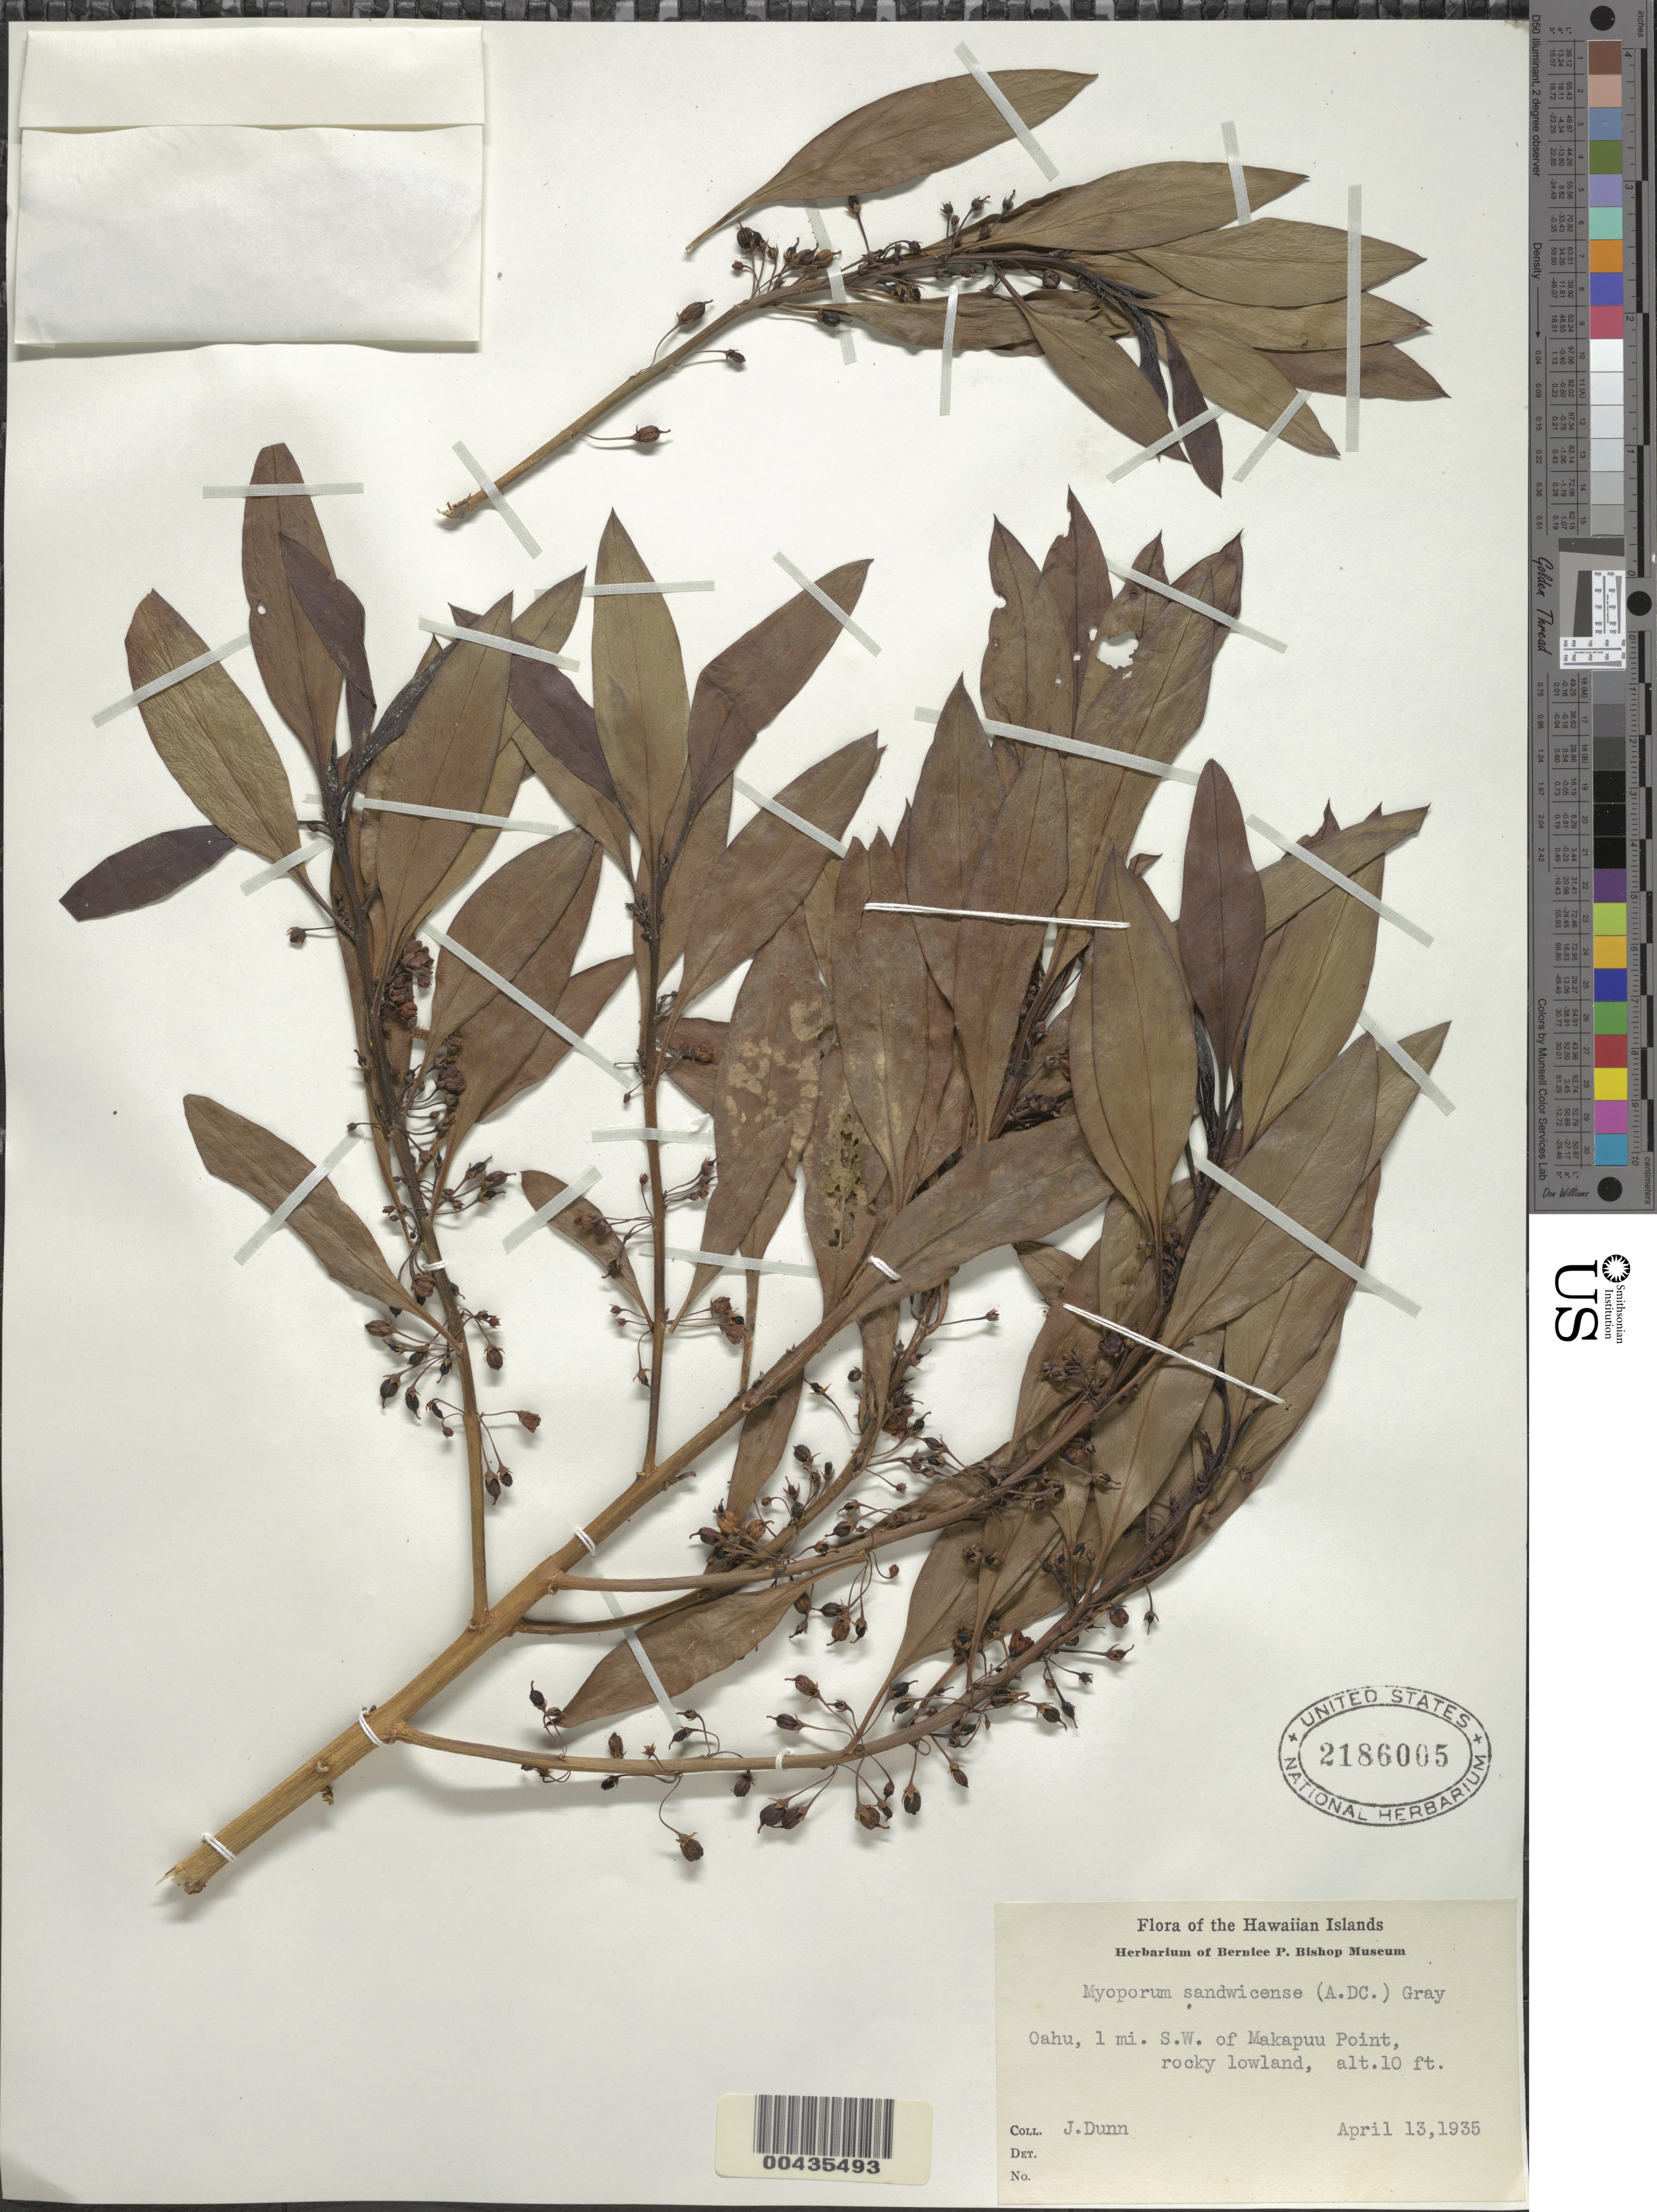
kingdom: Plantae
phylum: Tracheophyta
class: Magnoliopsida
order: Lamiales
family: Scrophulariaceae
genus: Myoporum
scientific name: Myoporum sandwicense subsp. sandwicense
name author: A. Gray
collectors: J. Dunn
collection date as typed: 13 Apr 1935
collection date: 1935-04-13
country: United States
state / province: Hawaii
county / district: Honolulu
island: Oahu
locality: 1 mi SW of Makapuu Point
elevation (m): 3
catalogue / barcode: US 2186005